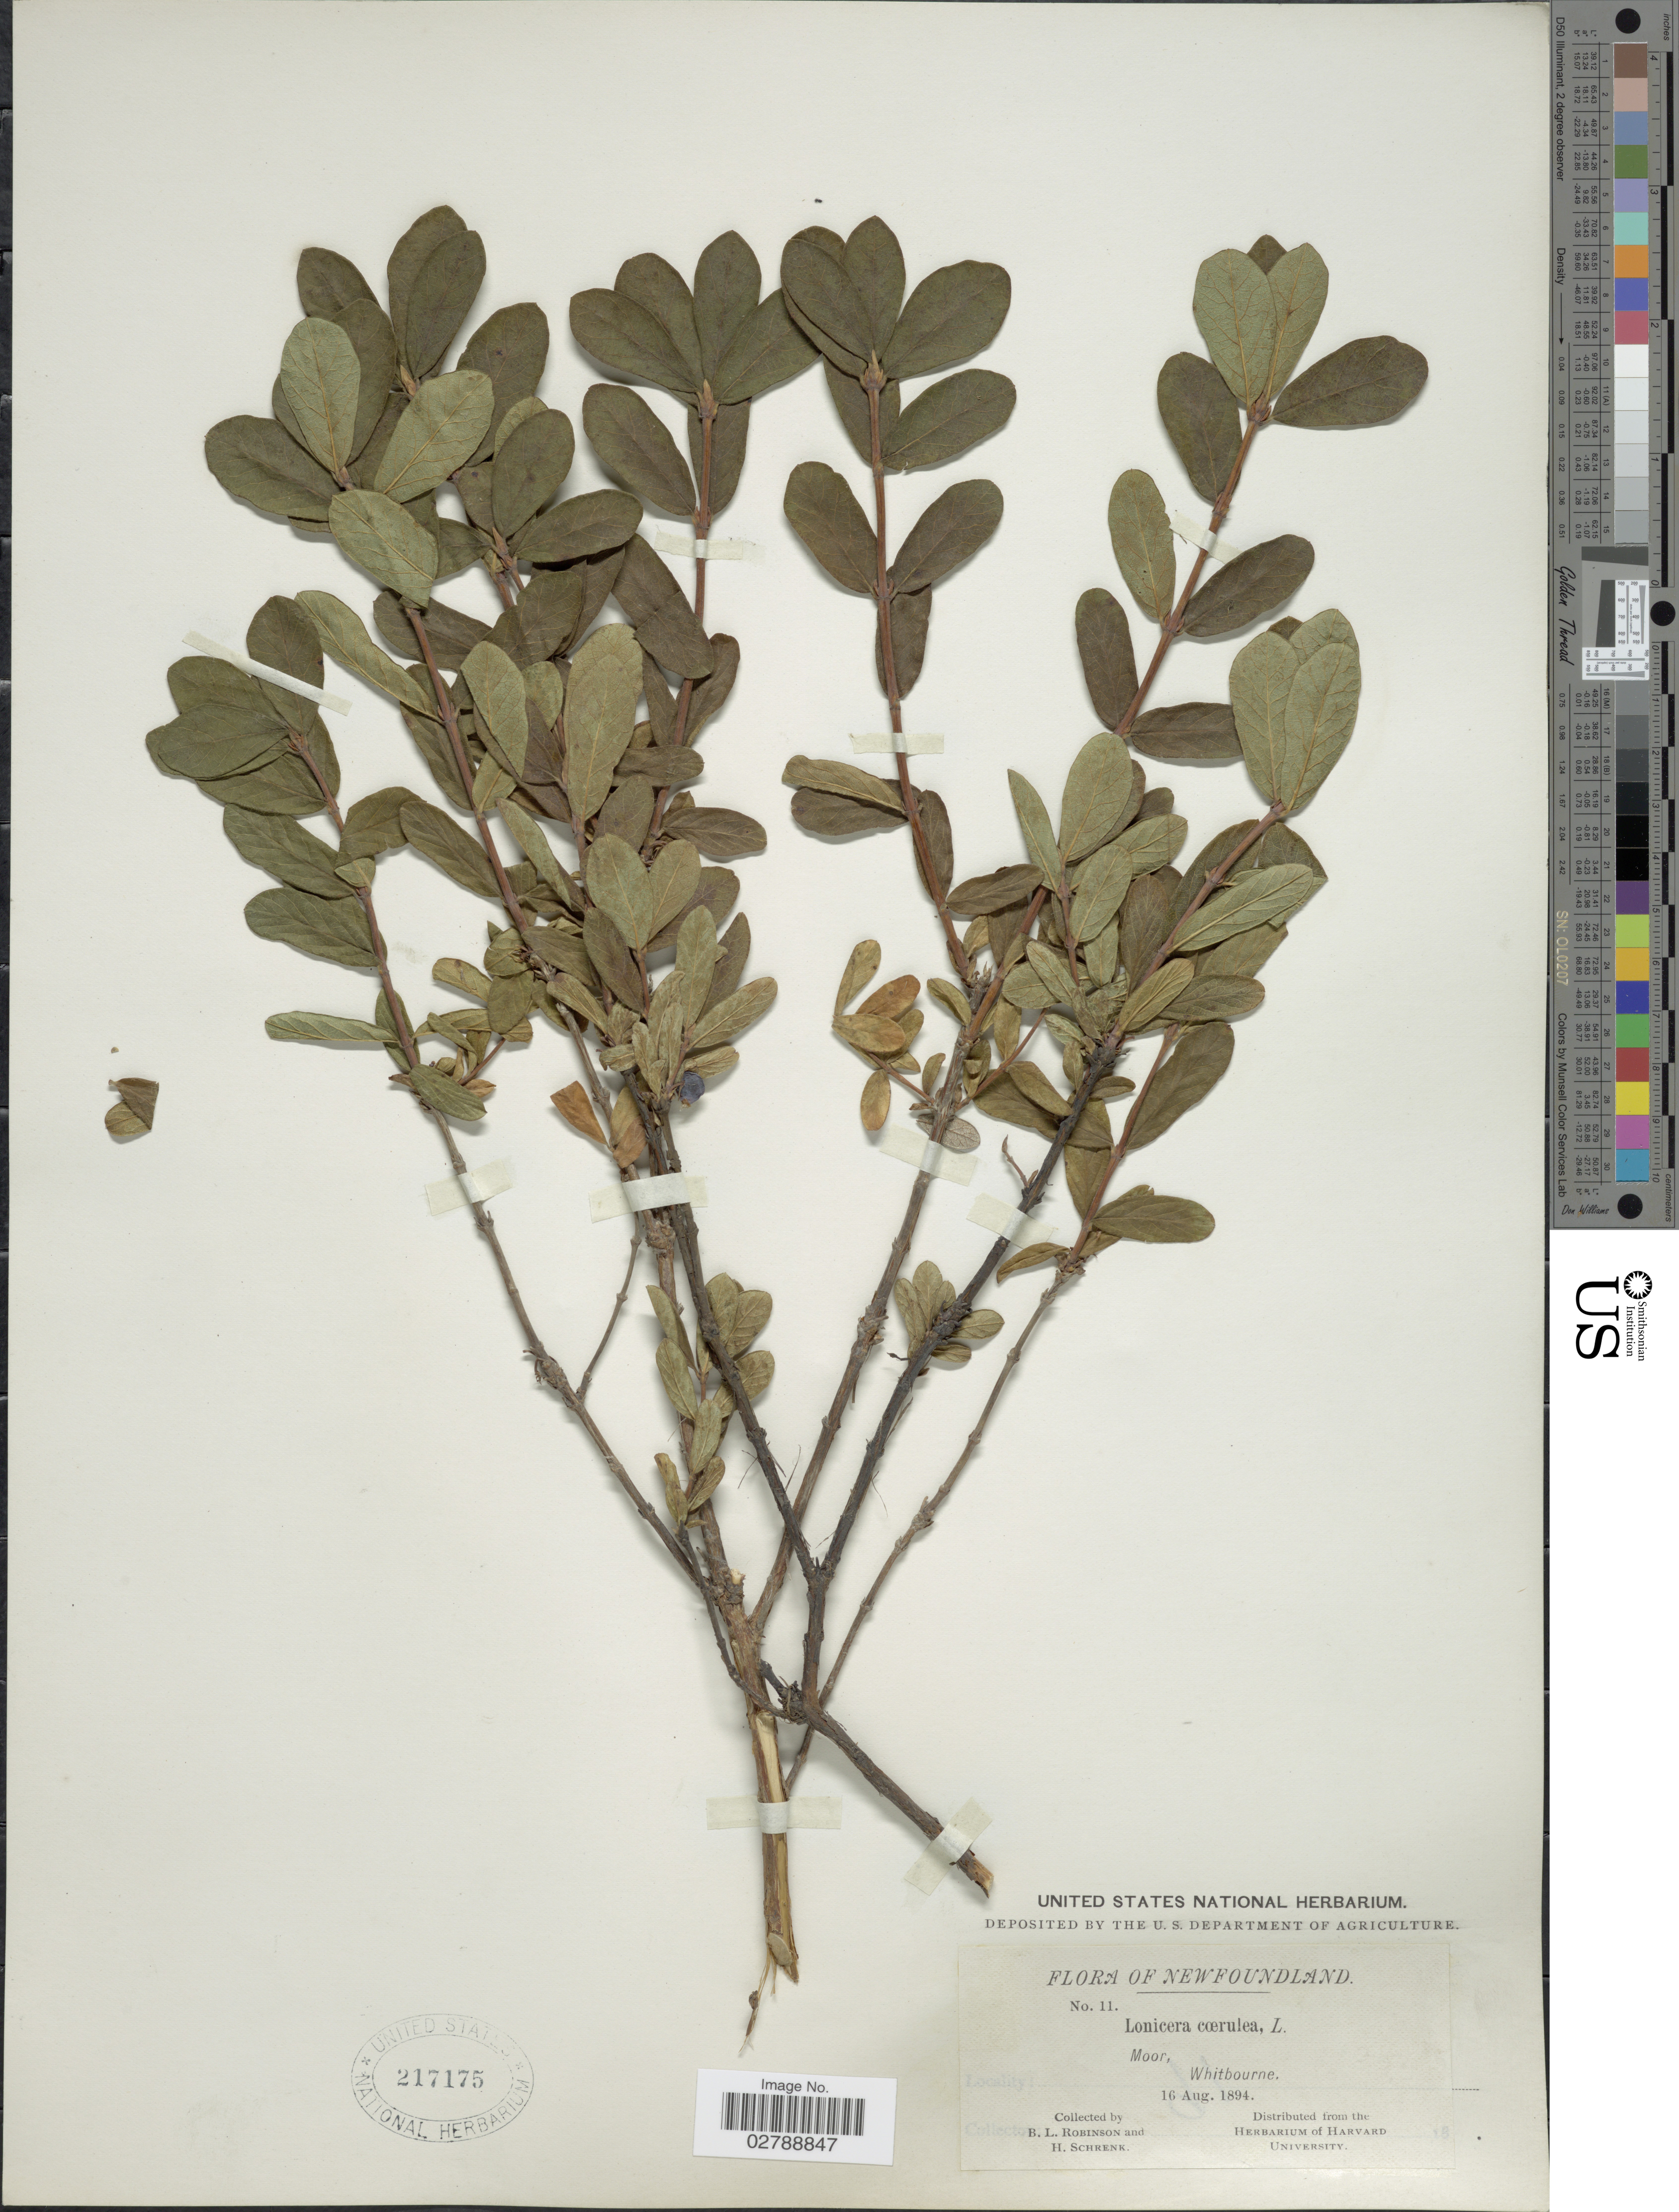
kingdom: Plantae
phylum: Tracheophyta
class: Magnoliopsida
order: Dipsacales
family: Caprifoliaceae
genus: Lonicera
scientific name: Lonicera caerulea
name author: L.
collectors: B. L. Robinson & H. Schrenk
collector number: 11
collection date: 1894-08-16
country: Canada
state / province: Newfoundland and Labrador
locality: Moor, Whitbourne.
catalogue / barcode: US 217175